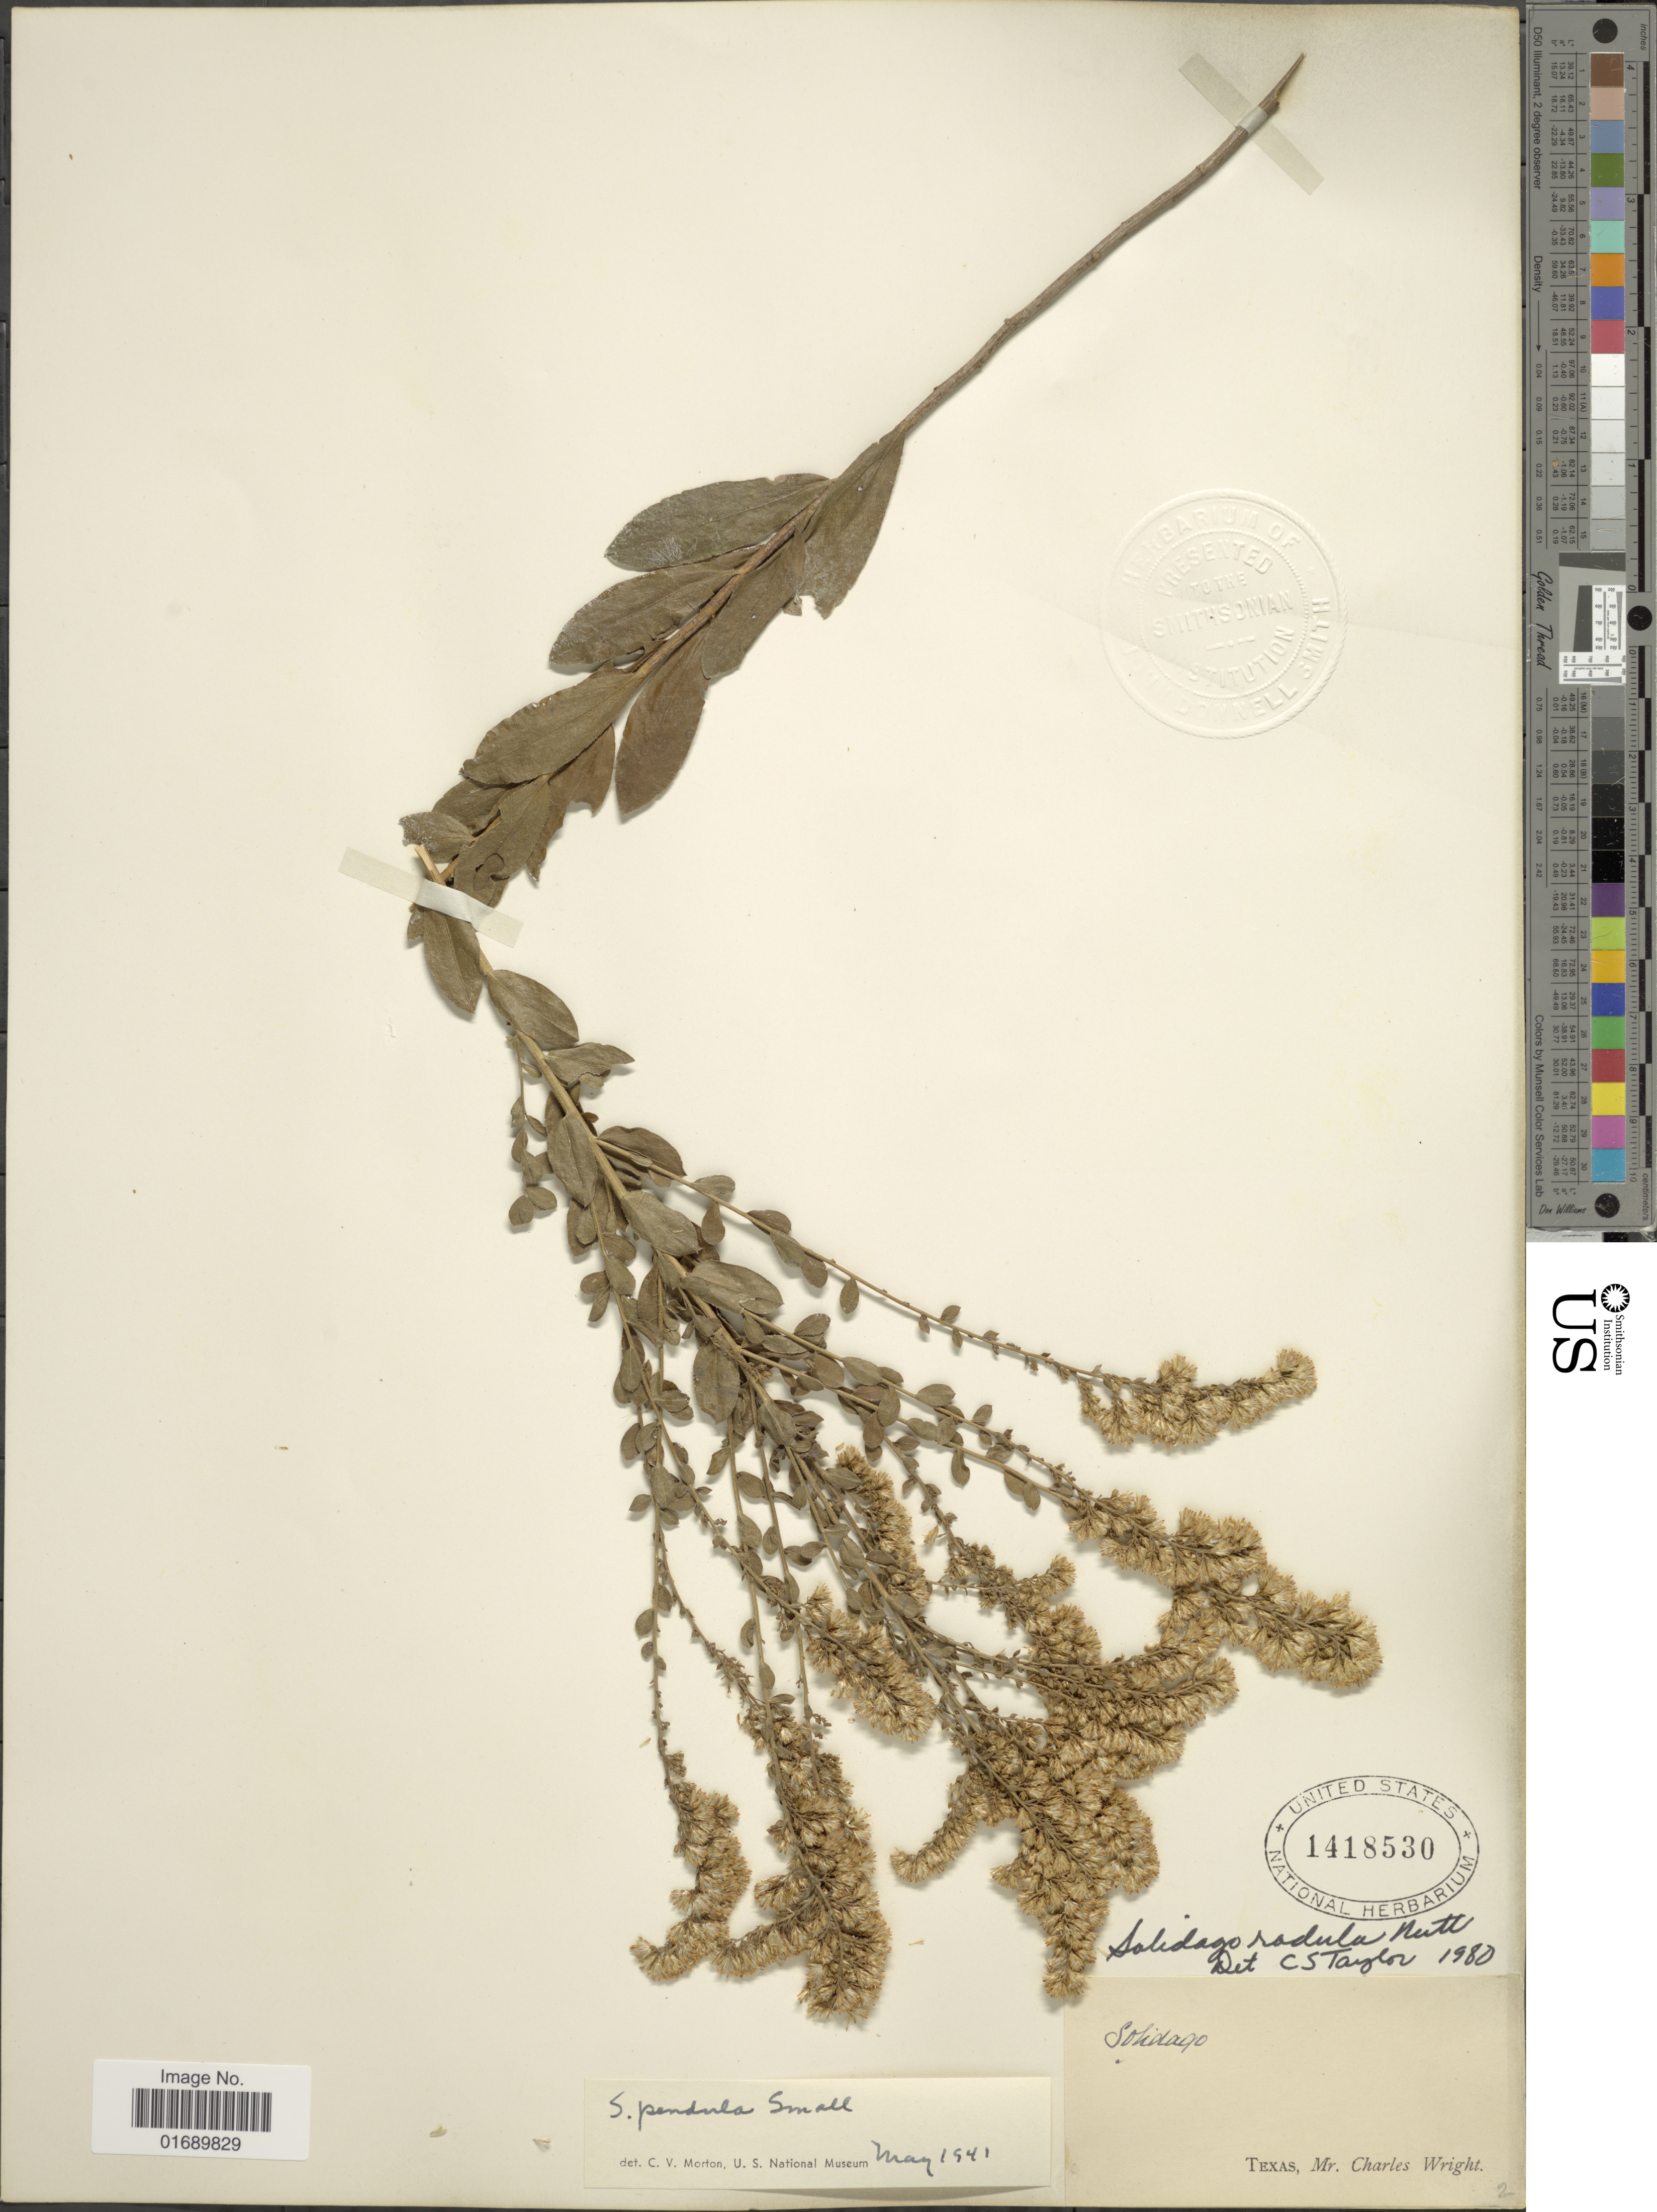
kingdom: Plantae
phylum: Tracheophyta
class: Magnoliopsida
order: Asterales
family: Asteraceae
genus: Solidago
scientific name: Solidago radula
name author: Nutt.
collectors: C. Wright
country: United States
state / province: Texas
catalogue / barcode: US 1418530